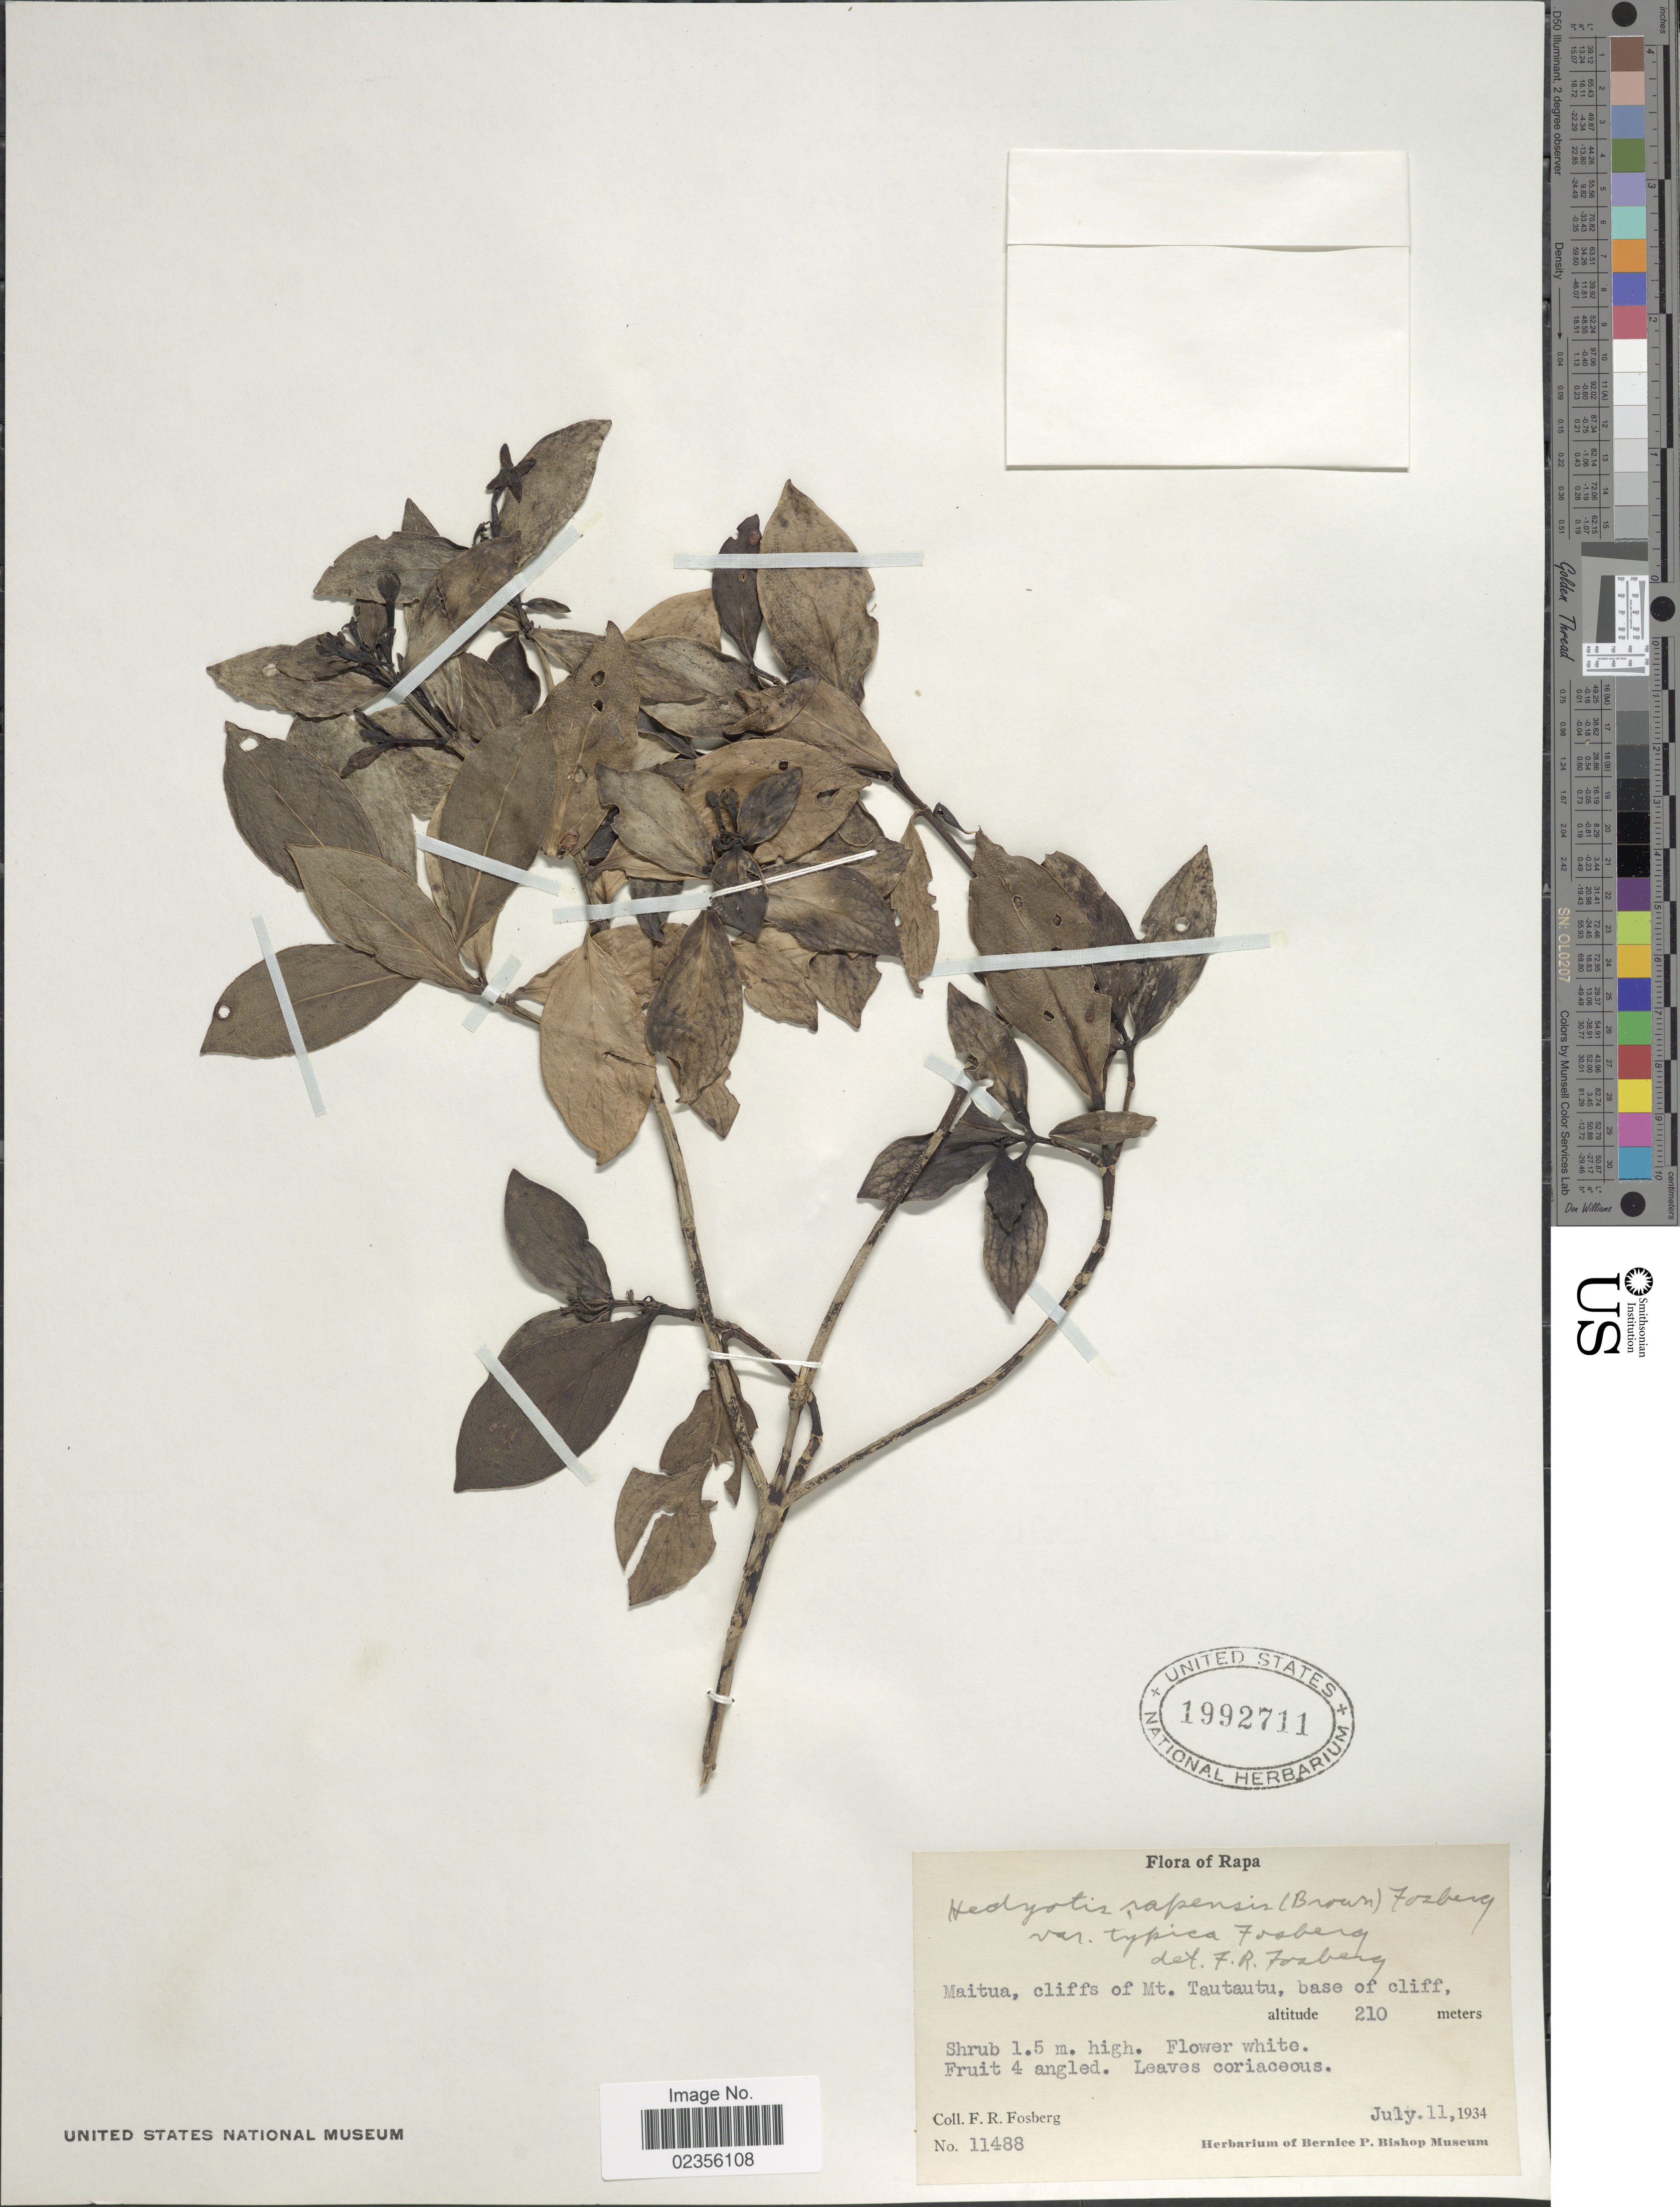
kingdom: Plantae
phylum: Tracheophyta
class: Magnoliopsida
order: Gentianales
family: Rubiaceae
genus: Kadua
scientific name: Kadua rapensis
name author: F. Br.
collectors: F. R. Fosberg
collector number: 11488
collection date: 1934-07-11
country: French Polynesia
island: Rapa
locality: Rapa. Maitua, cliffs of Mt. Tautautu, base of cliff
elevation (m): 210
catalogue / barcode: US 1992711